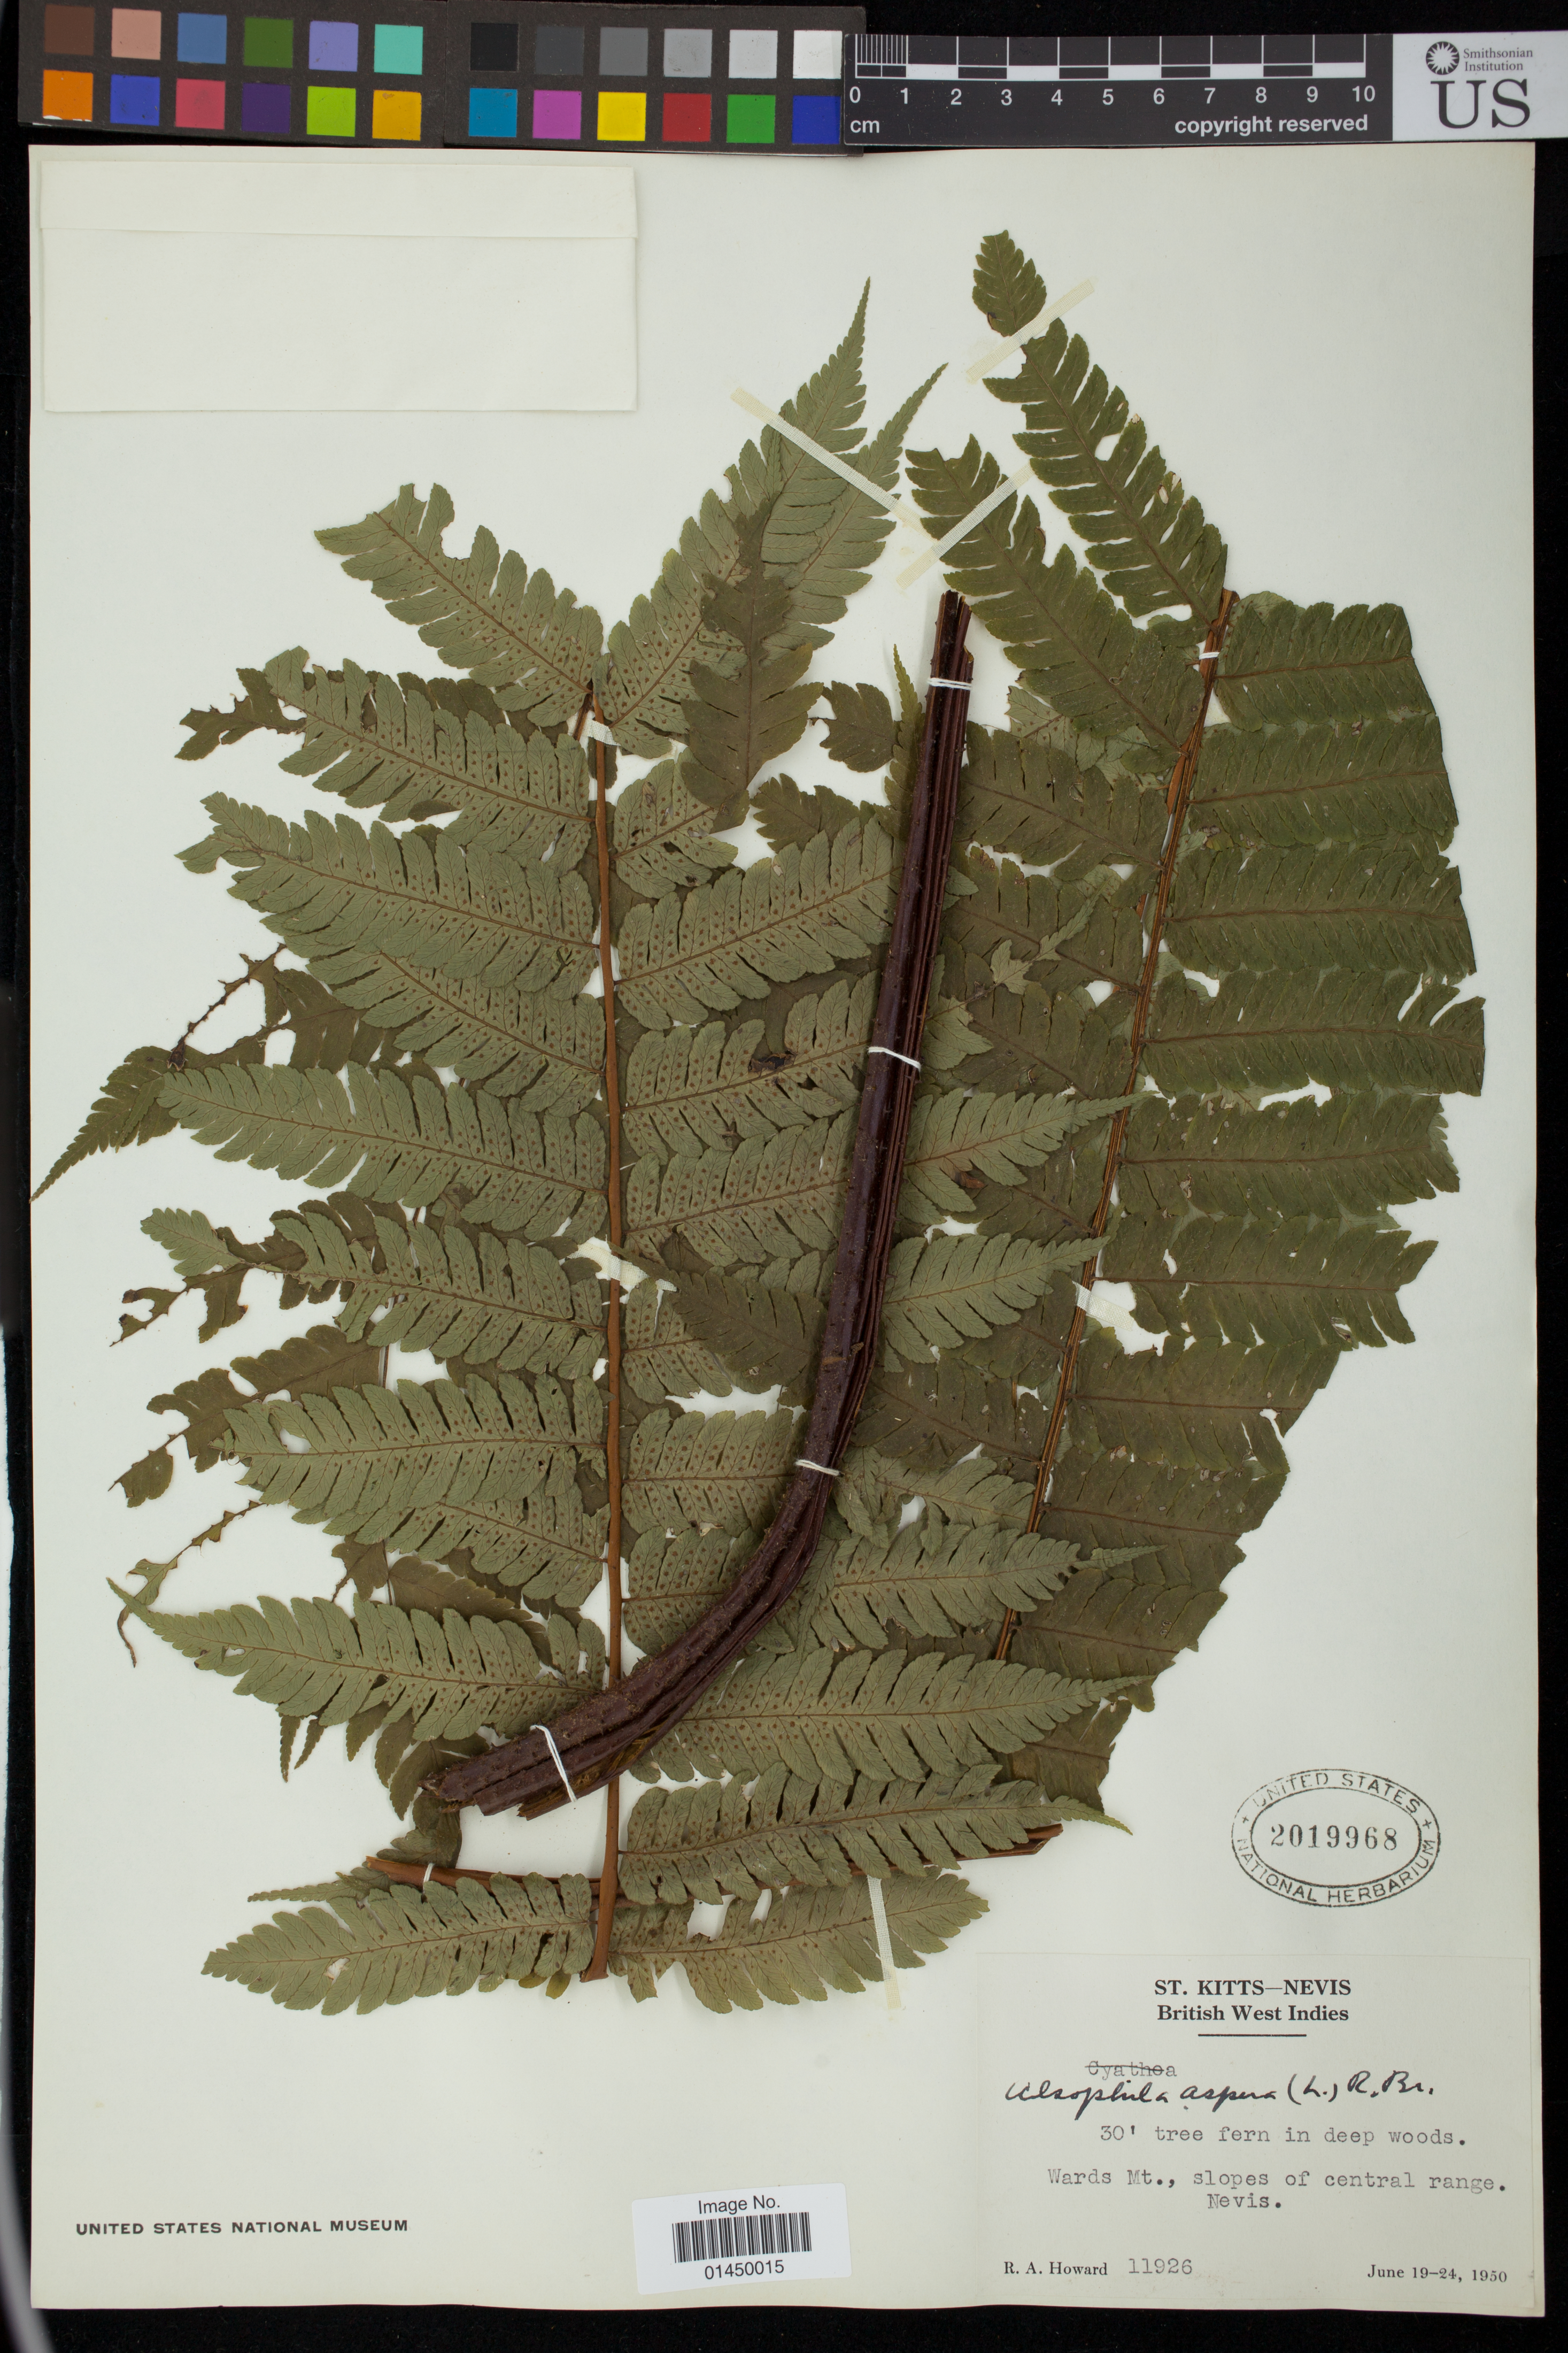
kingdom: Plantae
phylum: Tracheophyta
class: Polypodiopsida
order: Cyatheales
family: Cyatheaceae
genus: Cyathea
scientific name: Cyathea aspera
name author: (L.) Sw.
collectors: R. A. Howard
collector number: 11926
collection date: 1950-06-19/1950-06-24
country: St. Christopher-Nevis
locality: British West Indies. Wards Mt., slopes of central range. Nevis.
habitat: deep woods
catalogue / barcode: US 2019968